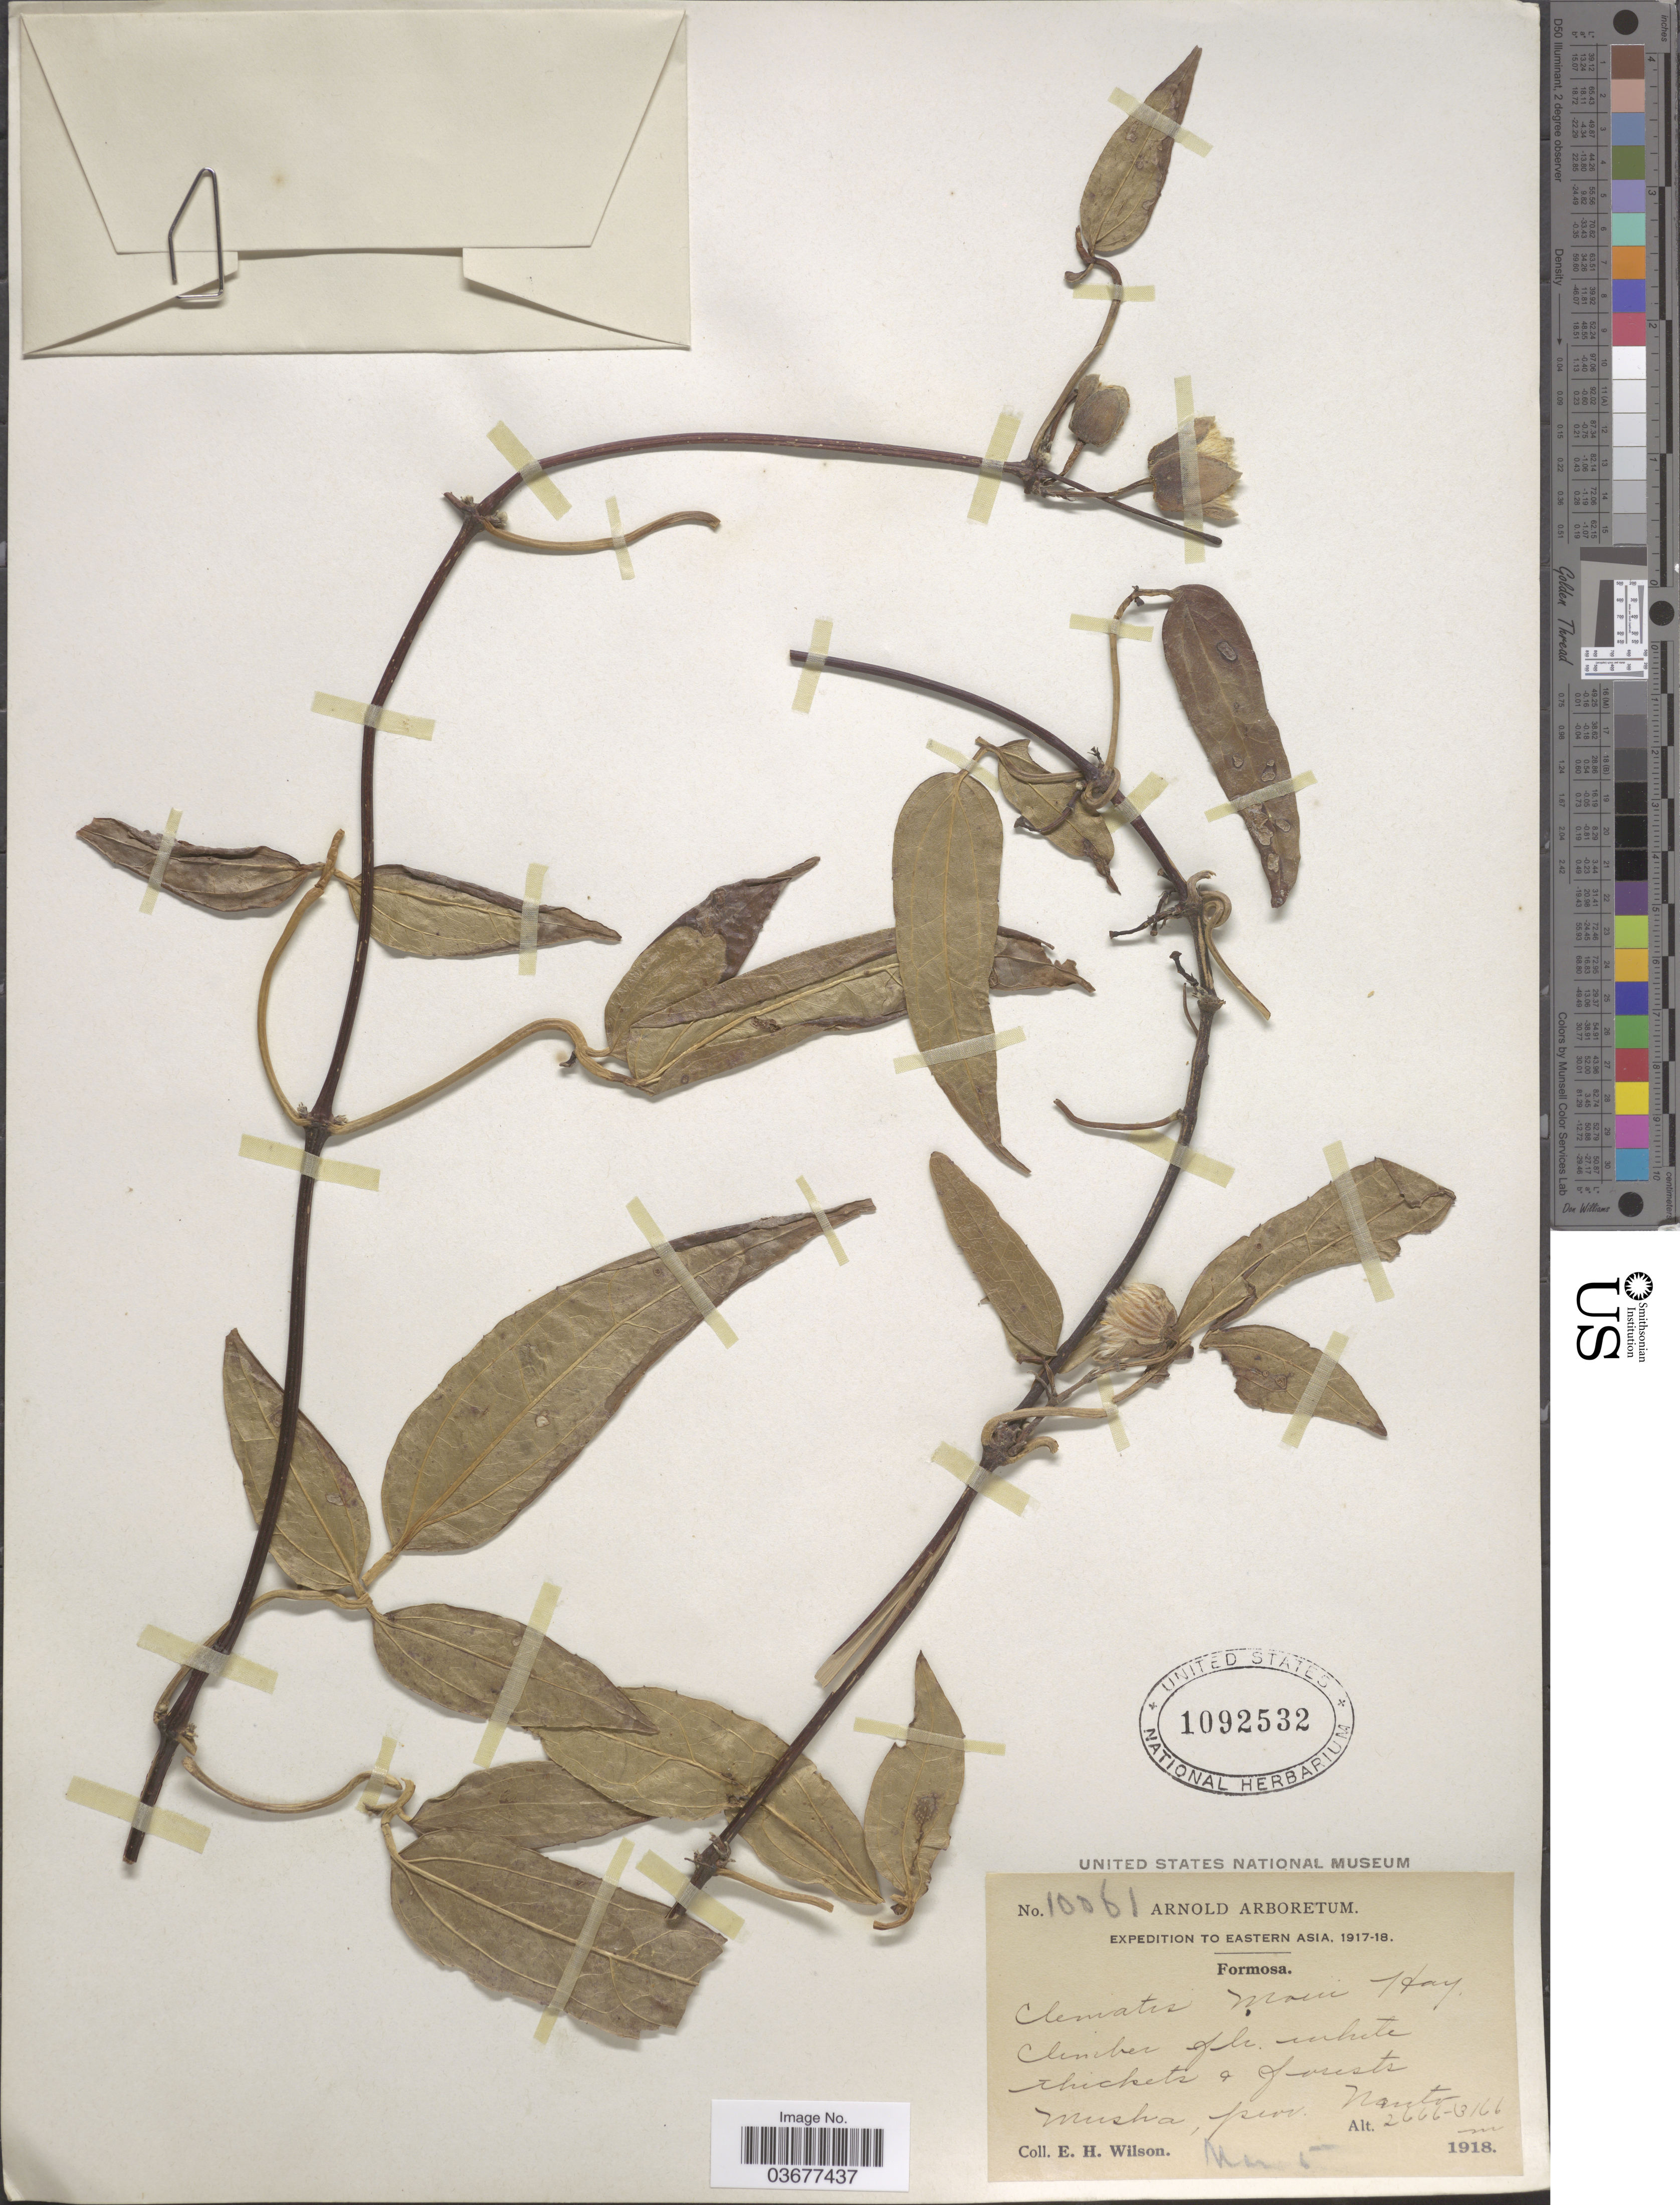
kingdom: Plantae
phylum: Tracheophyta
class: Magnoliopsida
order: Ranunculales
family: Ranunculaceae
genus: Clematis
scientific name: Clematis morii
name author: Hayata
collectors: E. Wilson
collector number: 10061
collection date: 1918-03-05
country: Taiwan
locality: Formosa. Musha, Prov Nanto.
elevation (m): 2666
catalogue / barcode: US 1092532